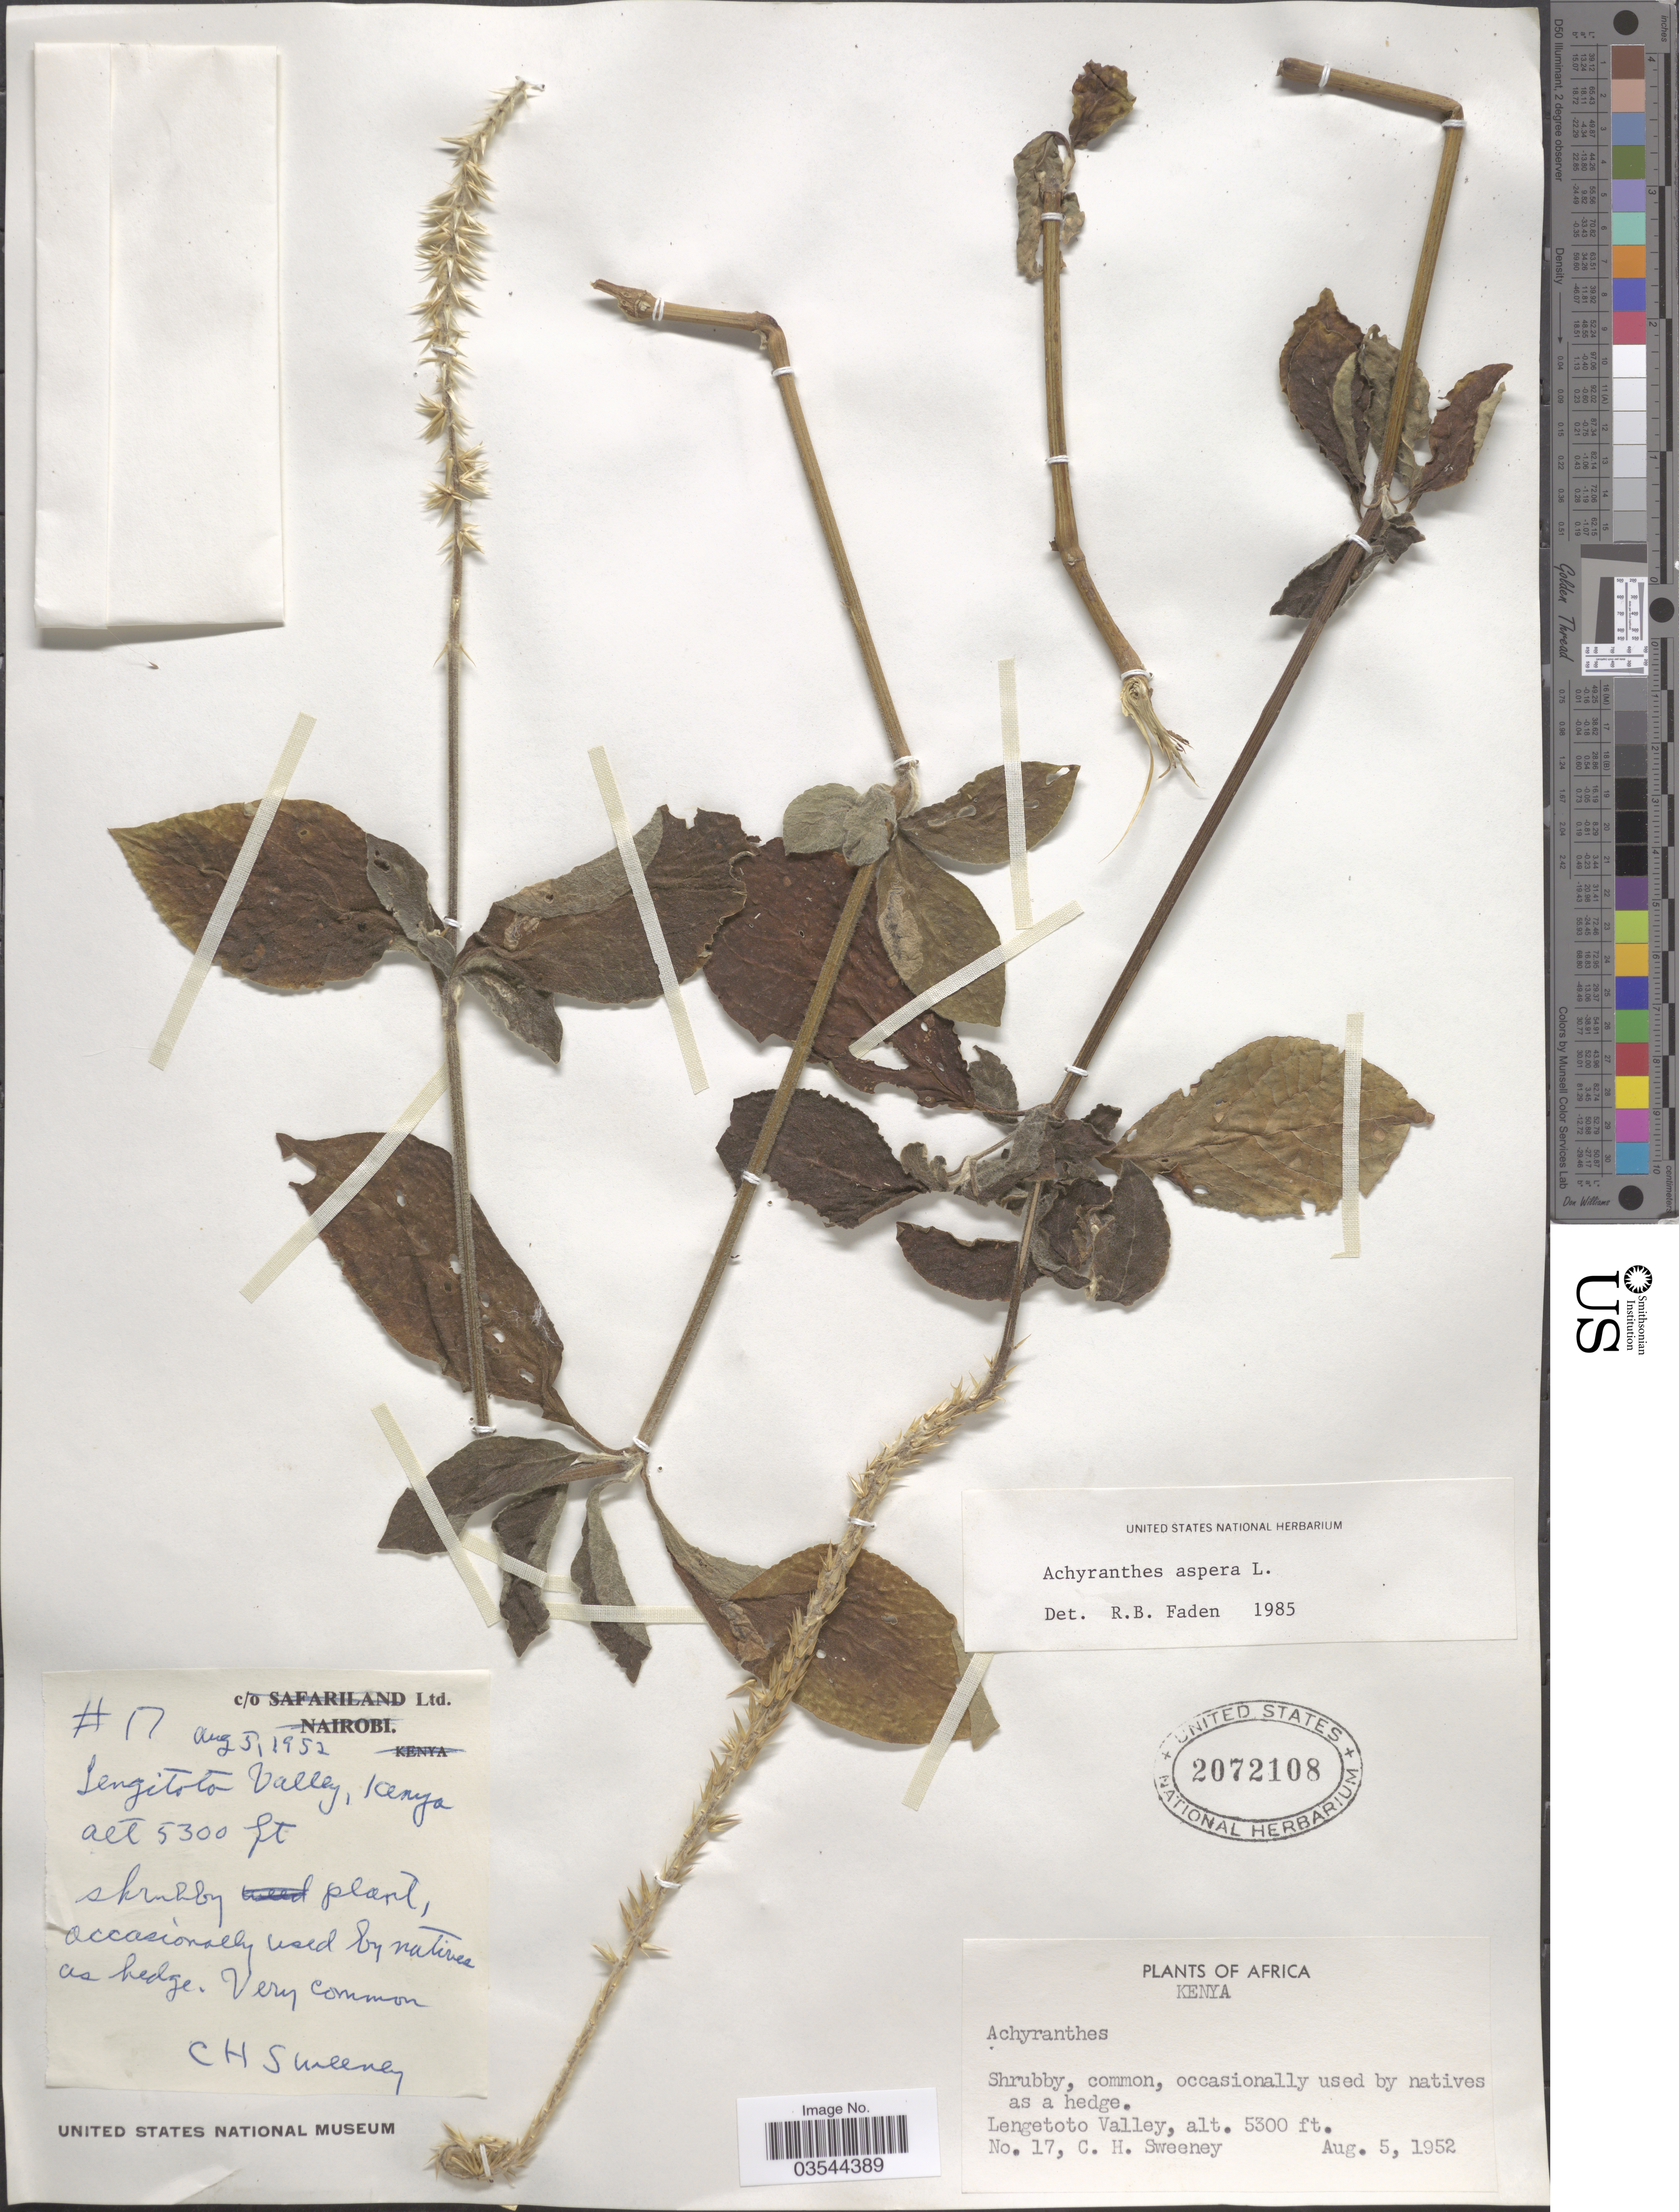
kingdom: Plantae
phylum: Tracheophyta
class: Magnoliopsida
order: Caryophyllales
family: Amaranthaceae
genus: Achyranthes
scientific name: Achyranthes aspera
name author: L.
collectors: C. Sweeney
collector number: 17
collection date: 1952-08-05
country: Kenya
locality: Lengetoto Valley.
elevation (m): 1615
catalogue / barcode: US 2072108